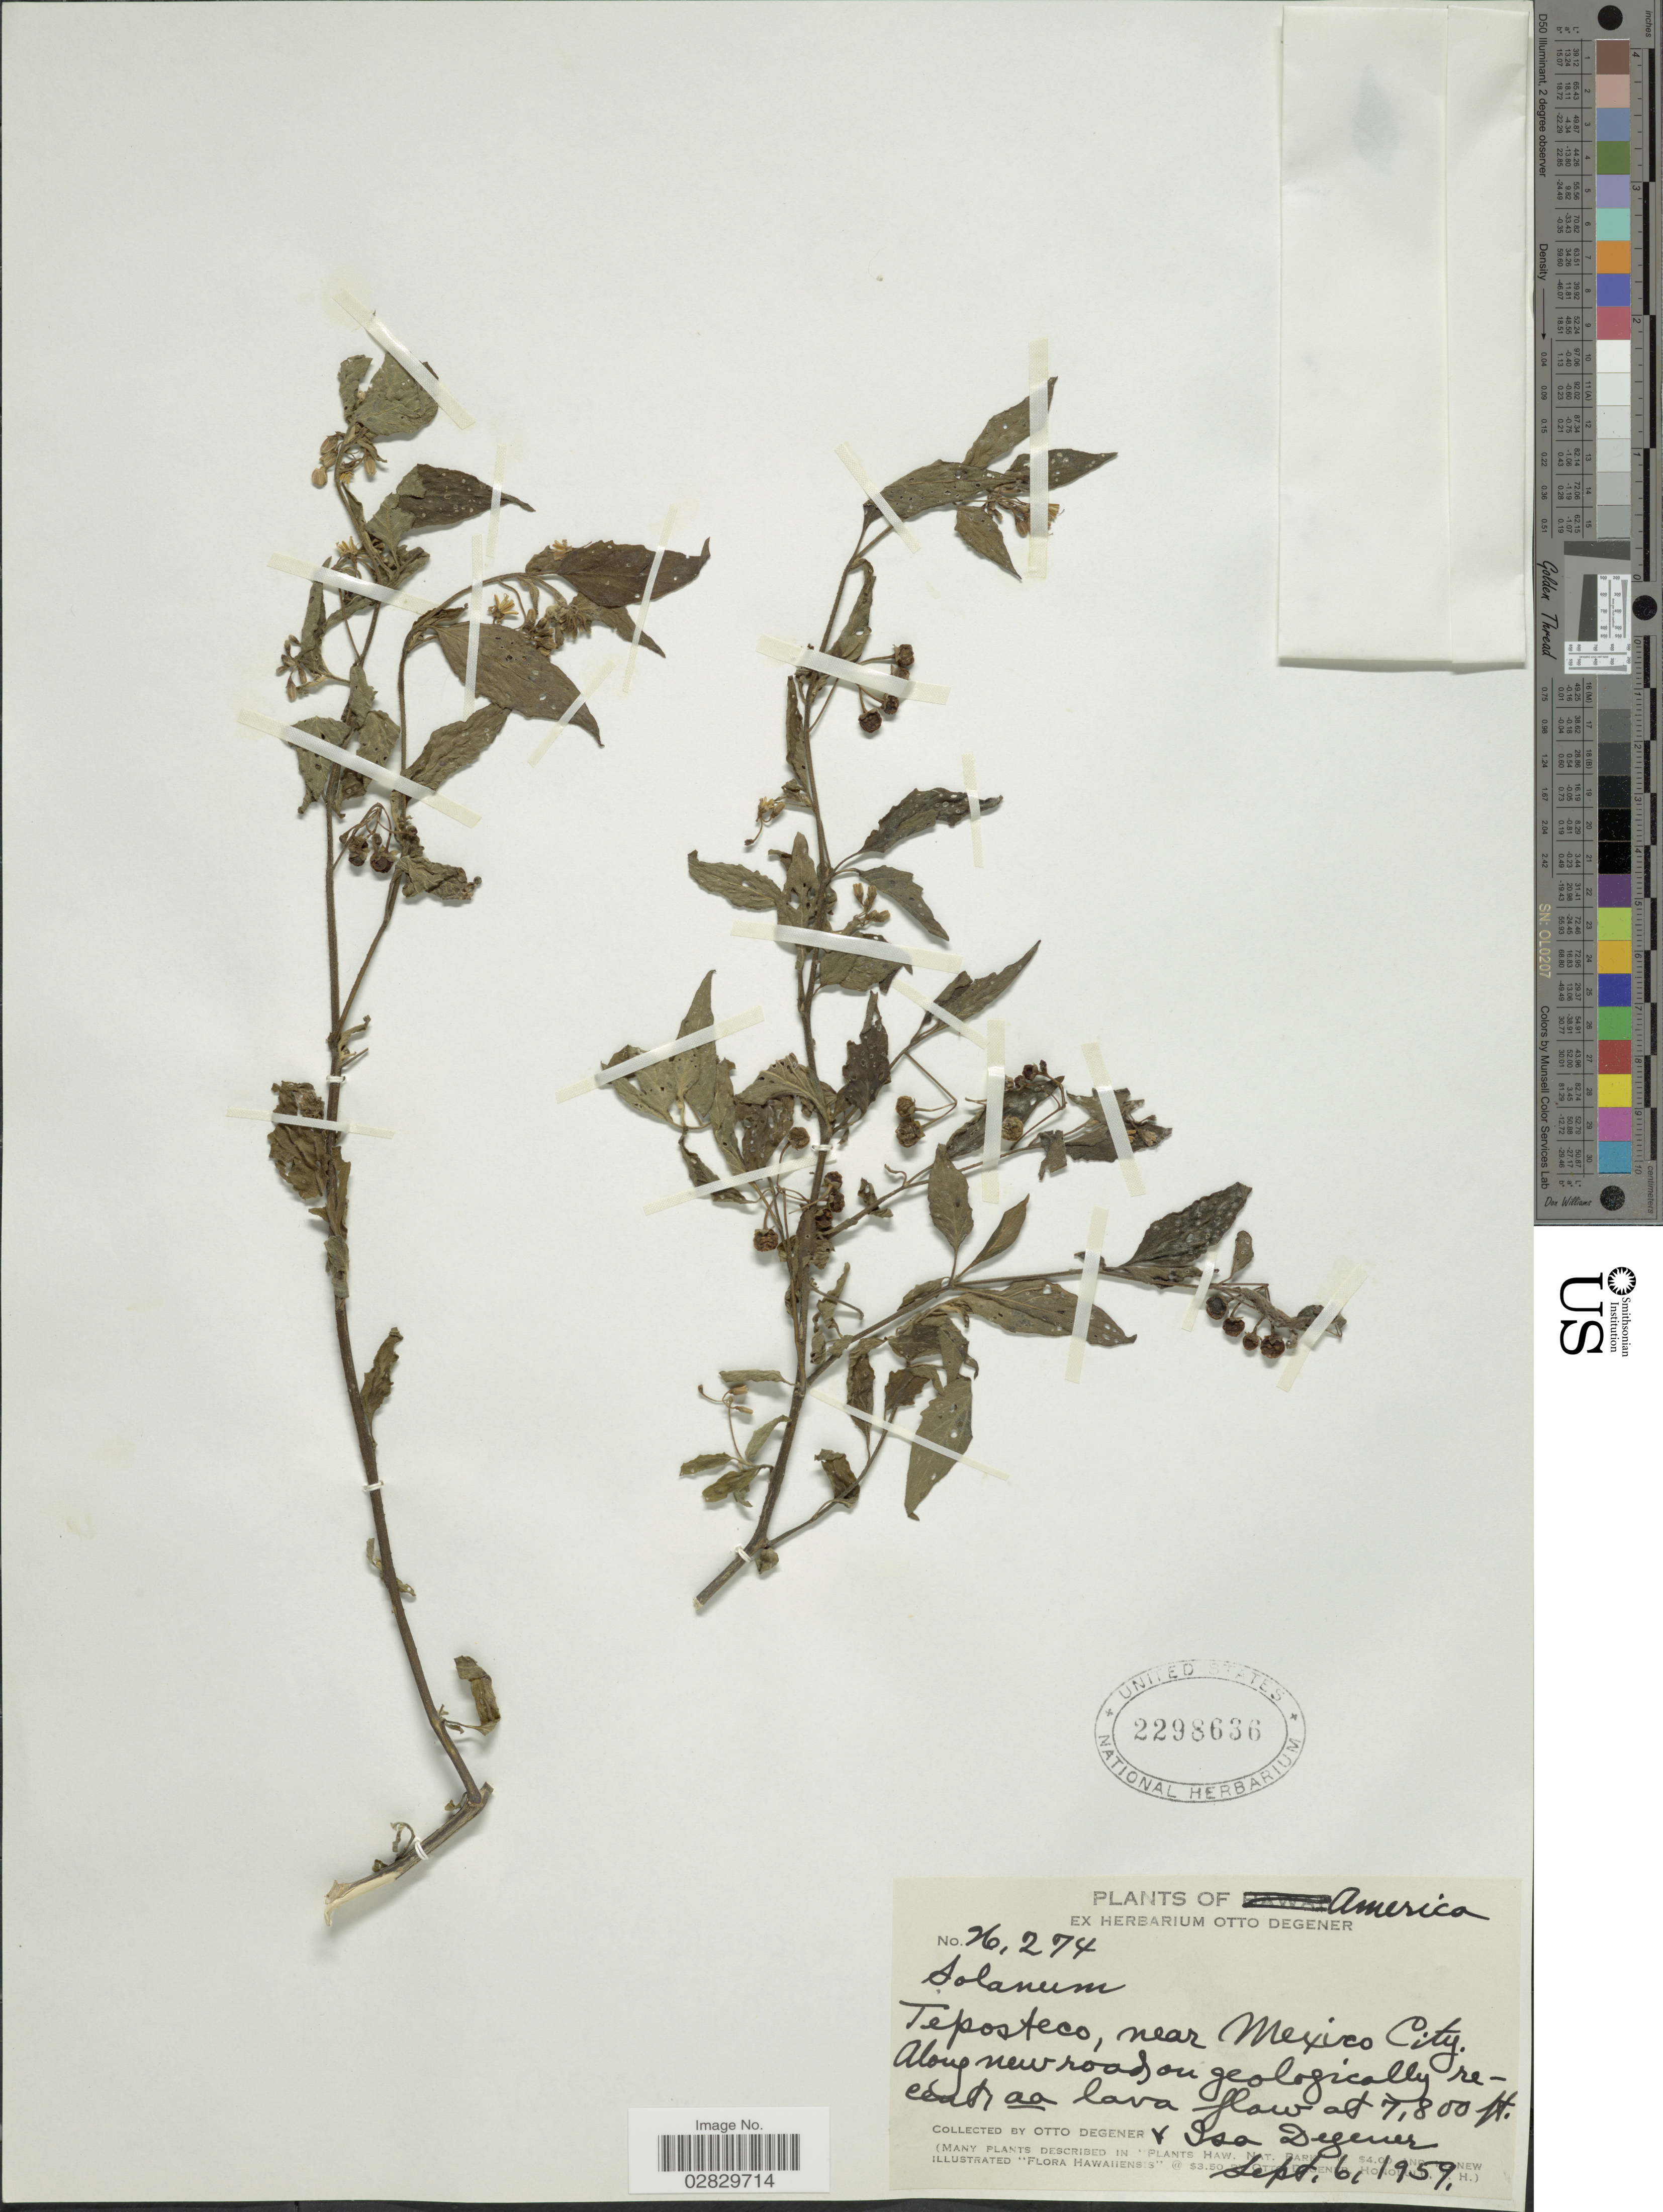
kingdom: Plantae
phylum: Tracheophyta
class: Magnoliopsida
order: Solanales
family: Solanaceae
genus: Solanum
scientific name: Solanum douglasii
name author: Dunal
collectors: O. Degener & I. Degener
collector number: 274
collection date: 1959-09-06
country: Mexico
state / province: Morelos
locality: Tepozteco, near Mexico City, along new road.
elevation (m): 2377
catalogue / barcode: US 2298636